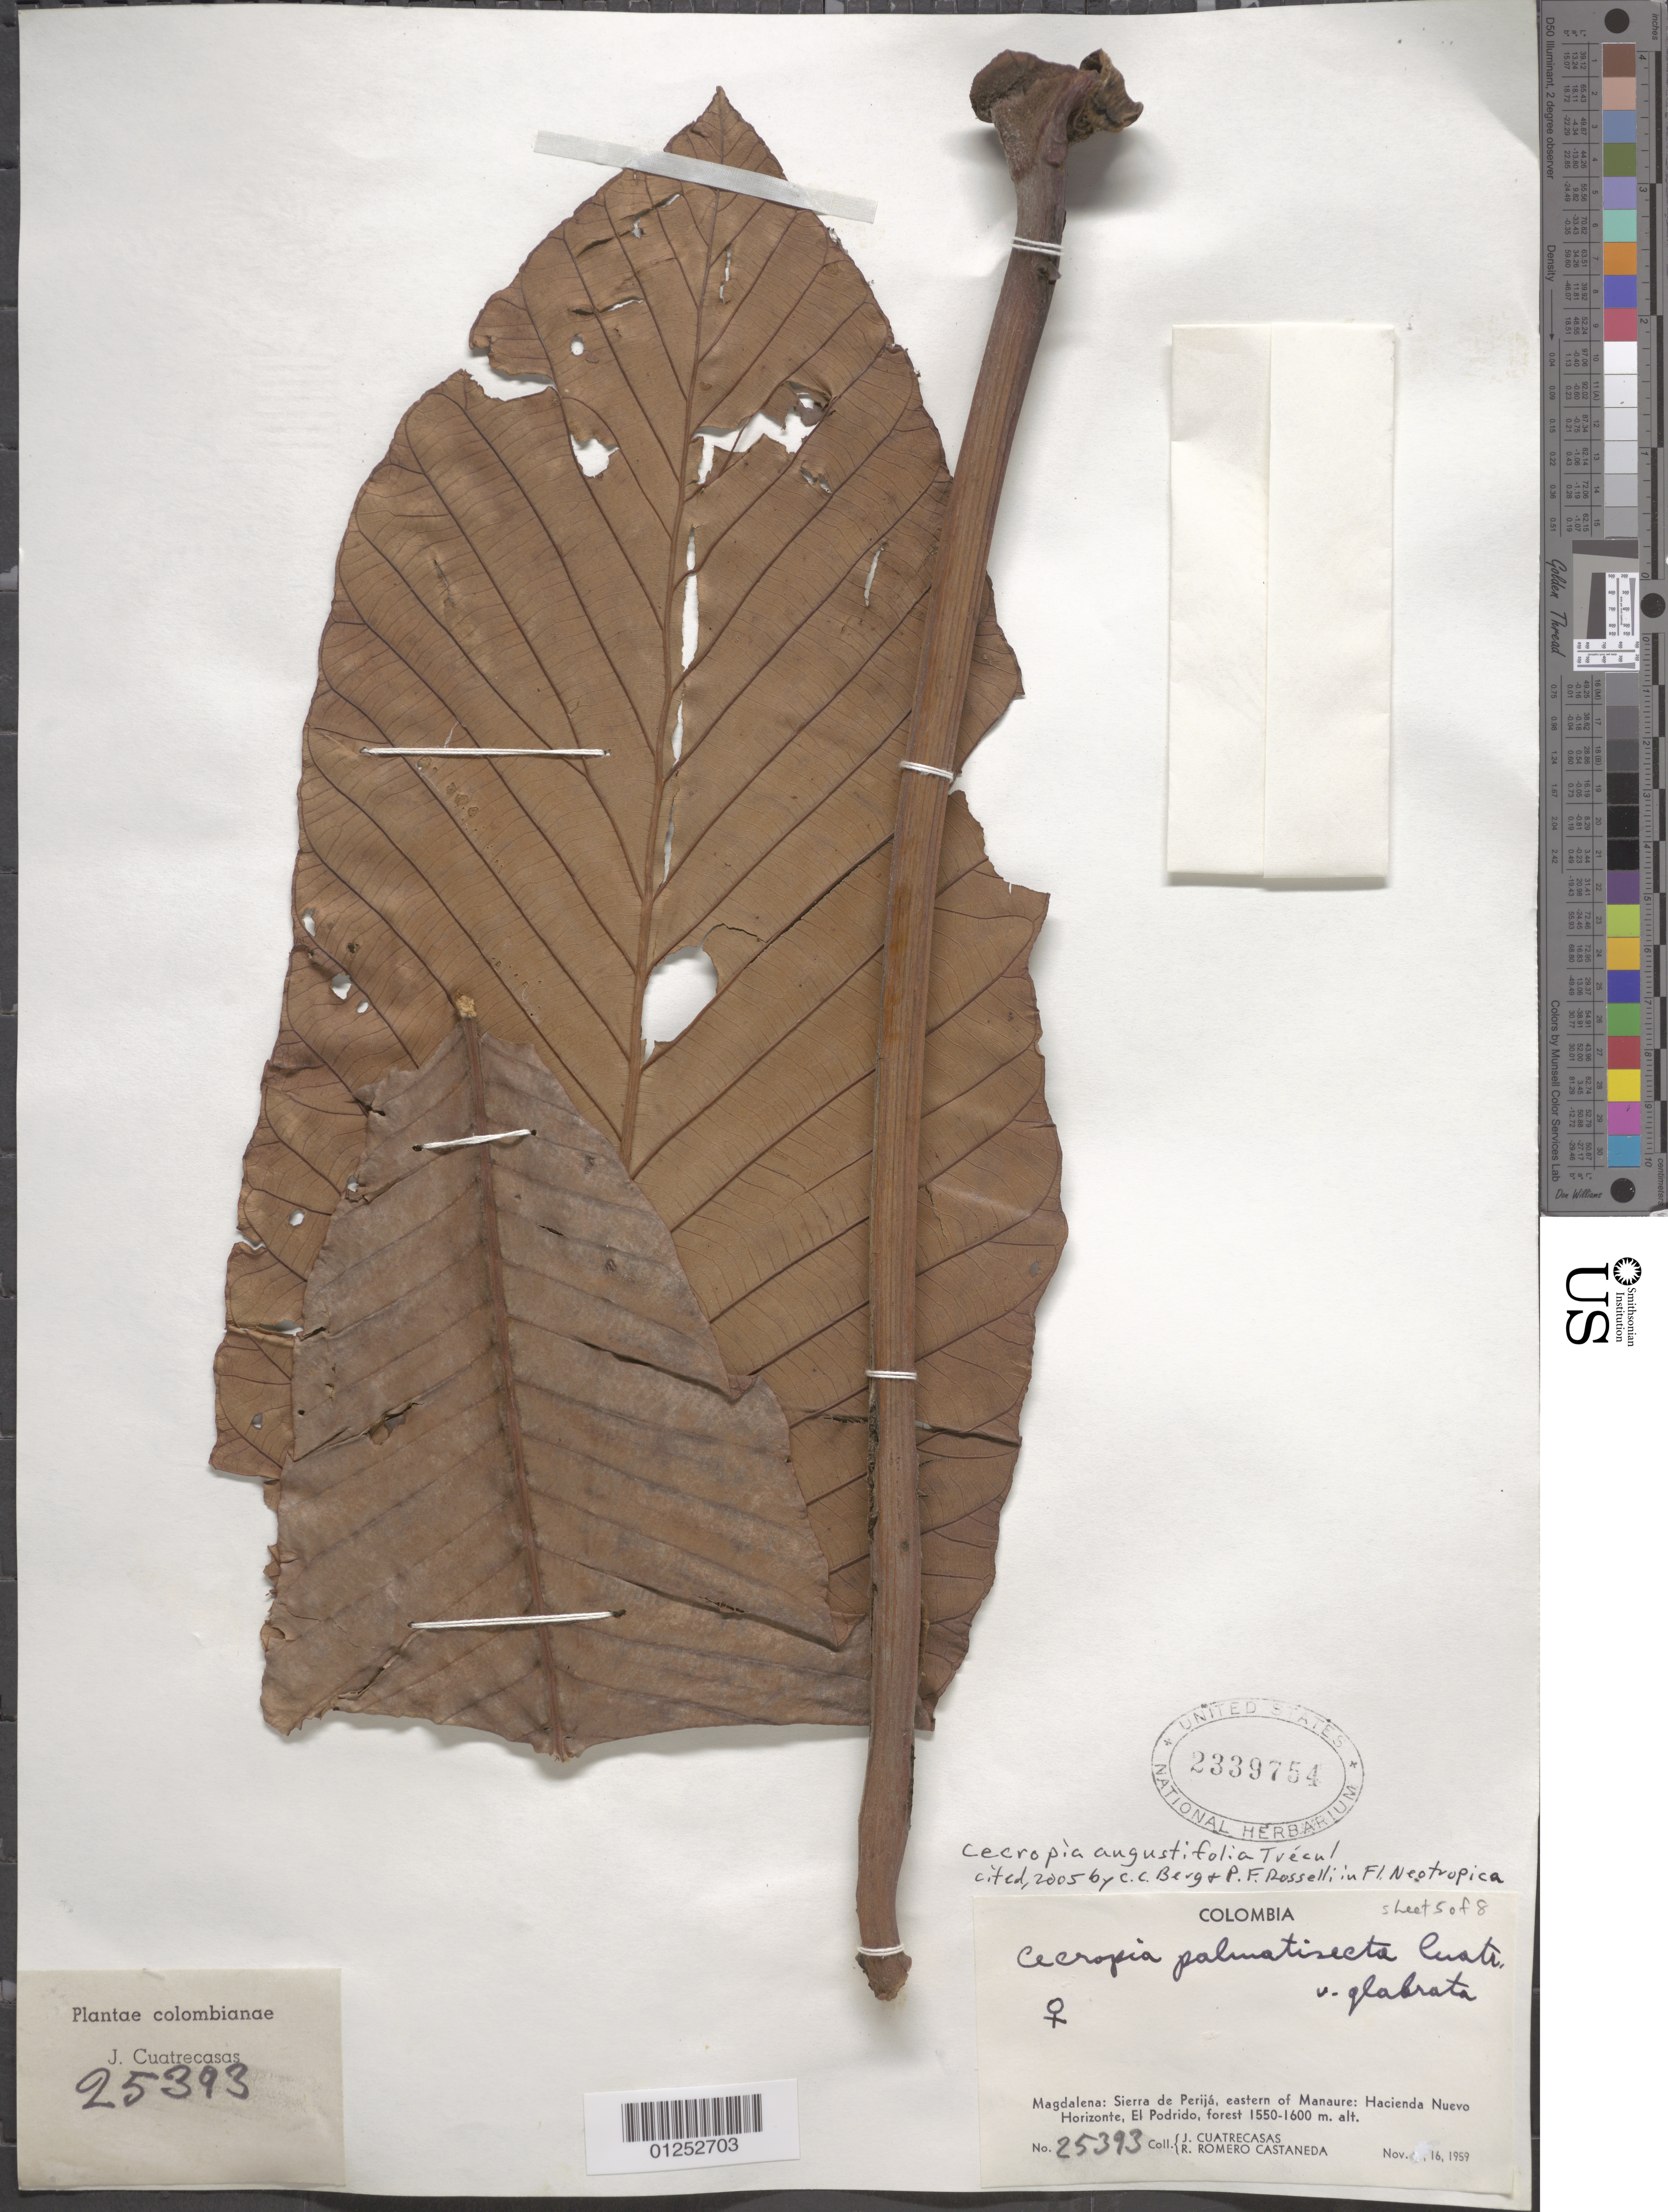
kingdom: Plantae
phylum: Tracheophyta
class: Magnoliopsida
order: Rosales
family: Urticaceae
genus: Cecropia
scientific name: Cecropia angustifolia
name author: Trécul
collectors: J. Cuatrecasas & R. Romero Castañeda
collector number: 25393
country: Colombia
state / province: Magdalena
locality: Sierra de Perija, E of Manaure, Hacienda Nuevo Horizonte, El Podrido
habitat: Forest.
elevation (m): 1550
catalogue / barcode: US 2339754